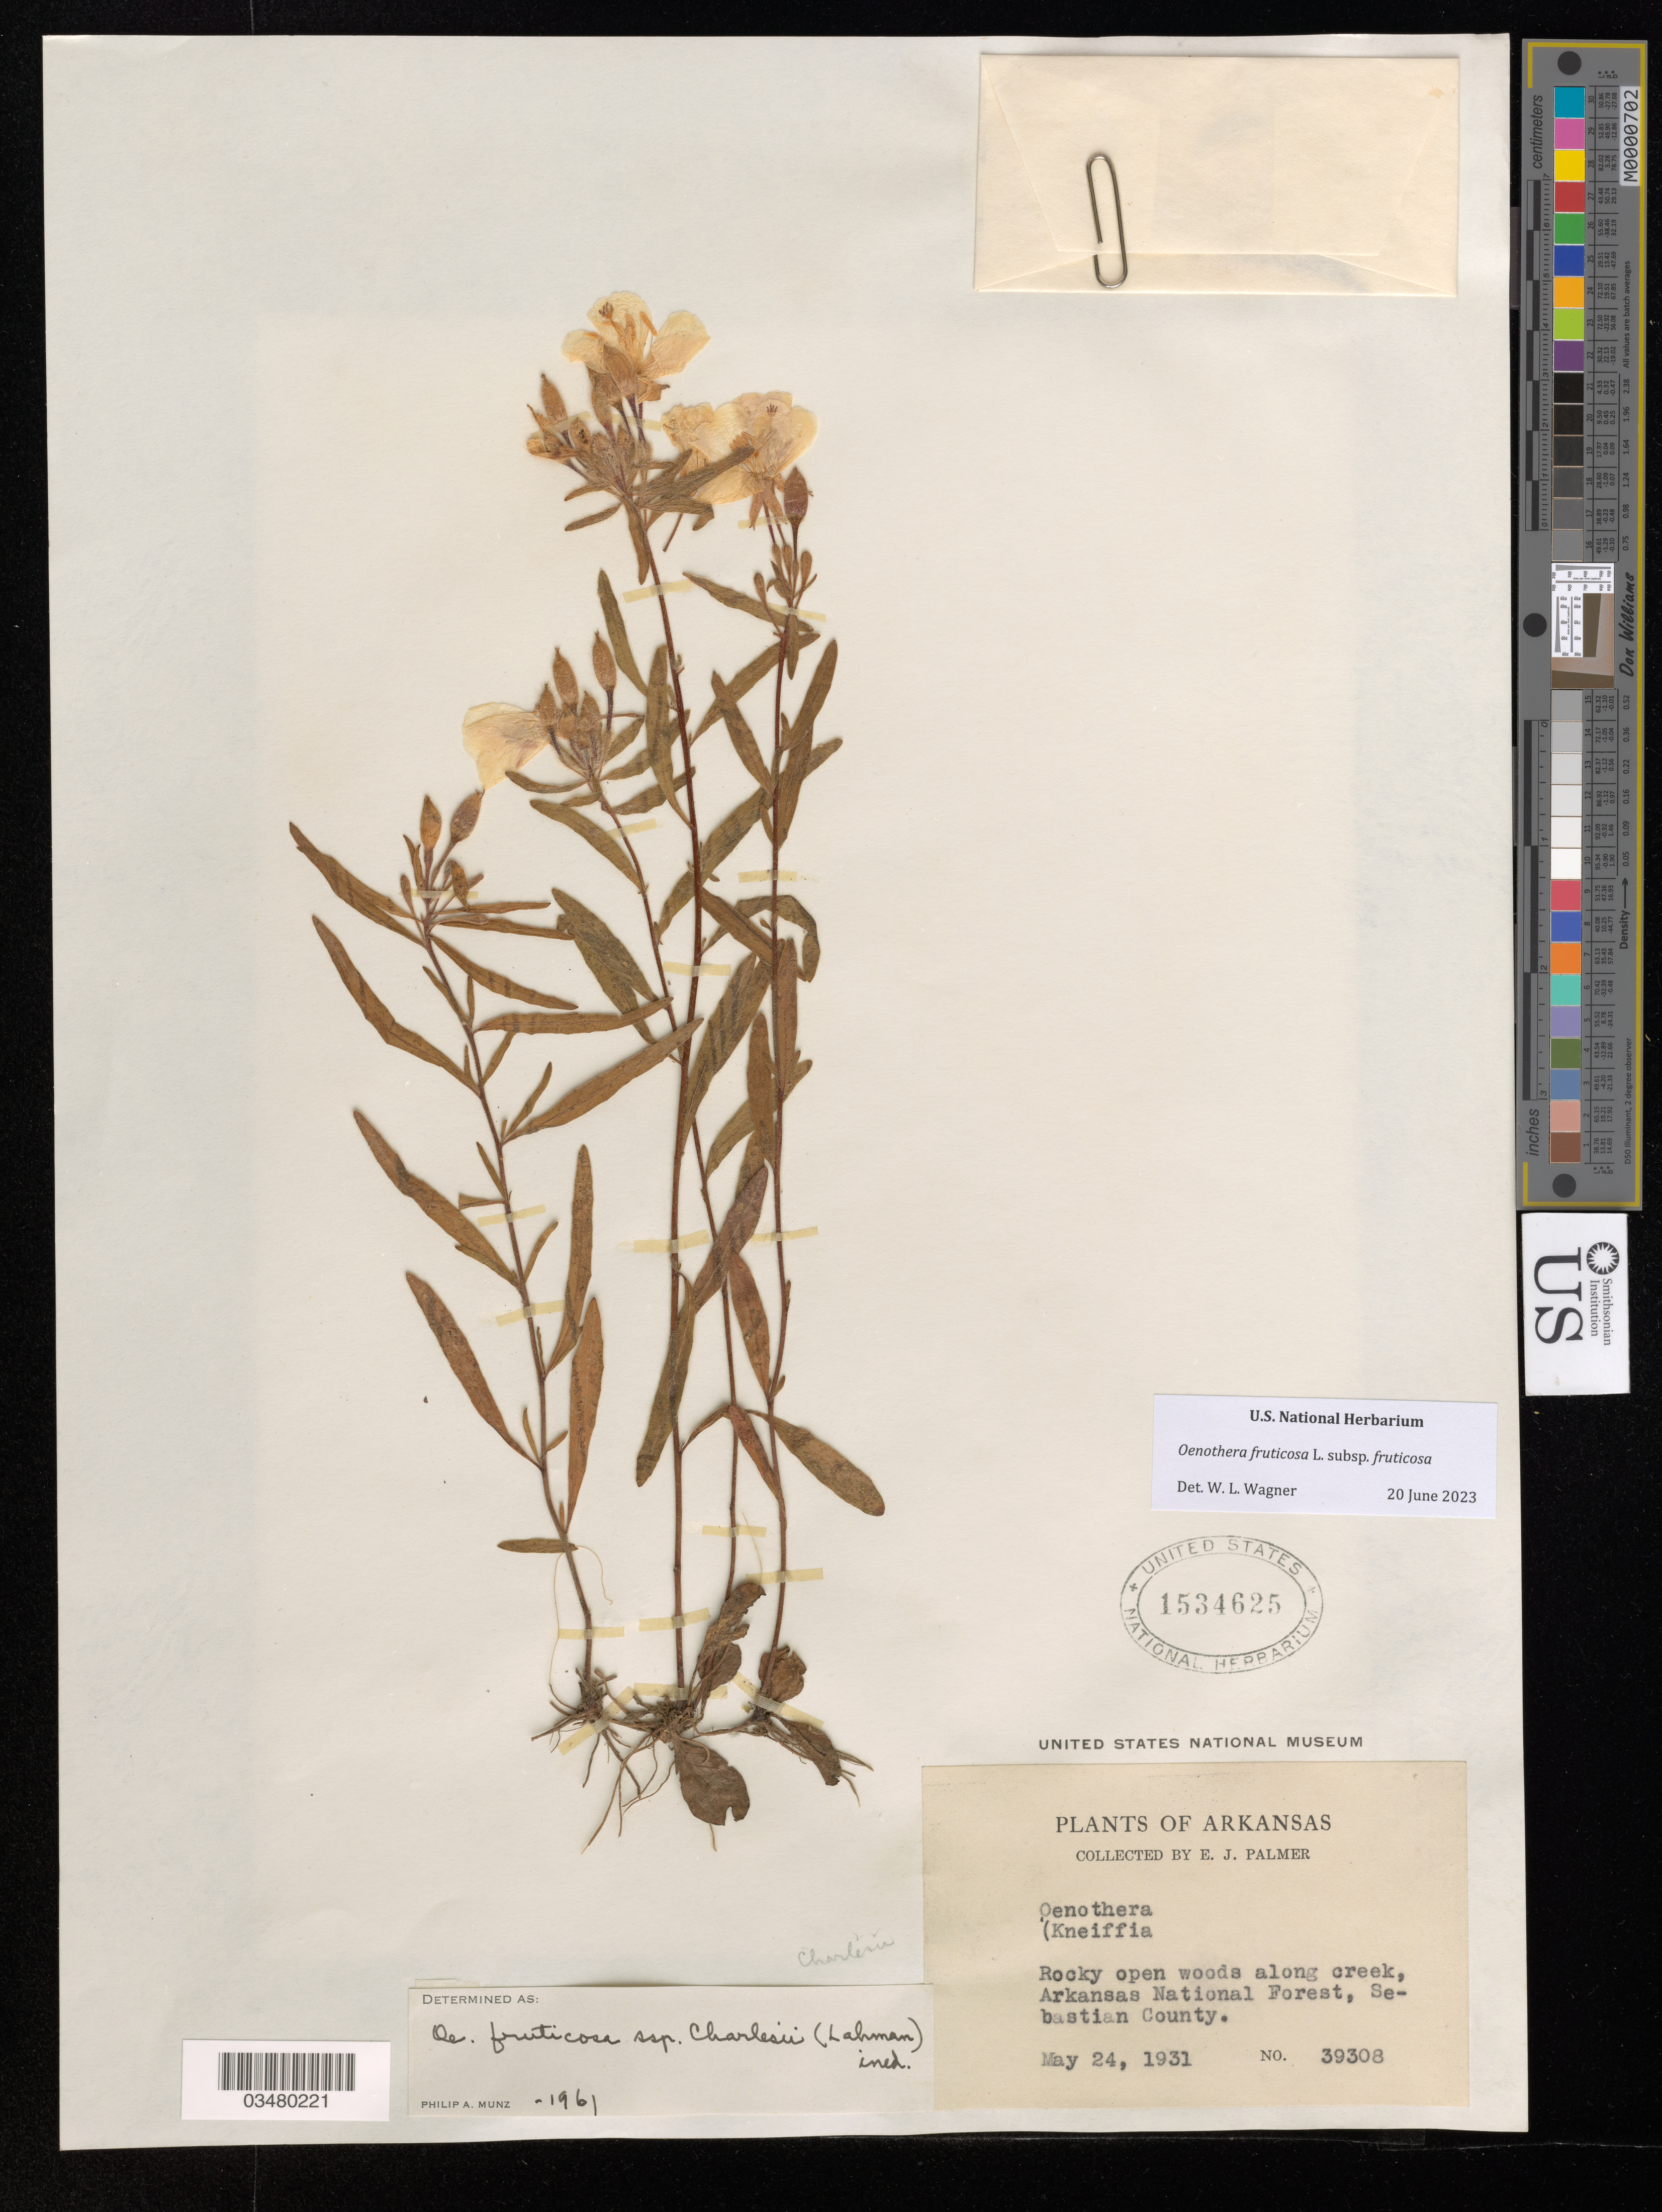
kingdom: Plantae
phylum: Tracheophyta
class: Magnoliopsida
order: Myrtales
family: Onagraceae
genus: Oenothera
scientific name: Oenothera fruticosa subsp. fruticosa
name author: L.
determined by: Wagner, W. L., (BOT), Smithsonian Institution - National Museum of Natural History (UNITED STATES)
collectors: E. J. Palmer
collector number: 39308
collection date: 1931-05-24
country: United States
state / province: Arkansas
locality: Along small creek, Arkansas National Forest, Sebastian County.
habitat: Rocky open woods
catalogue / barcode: US 1534625